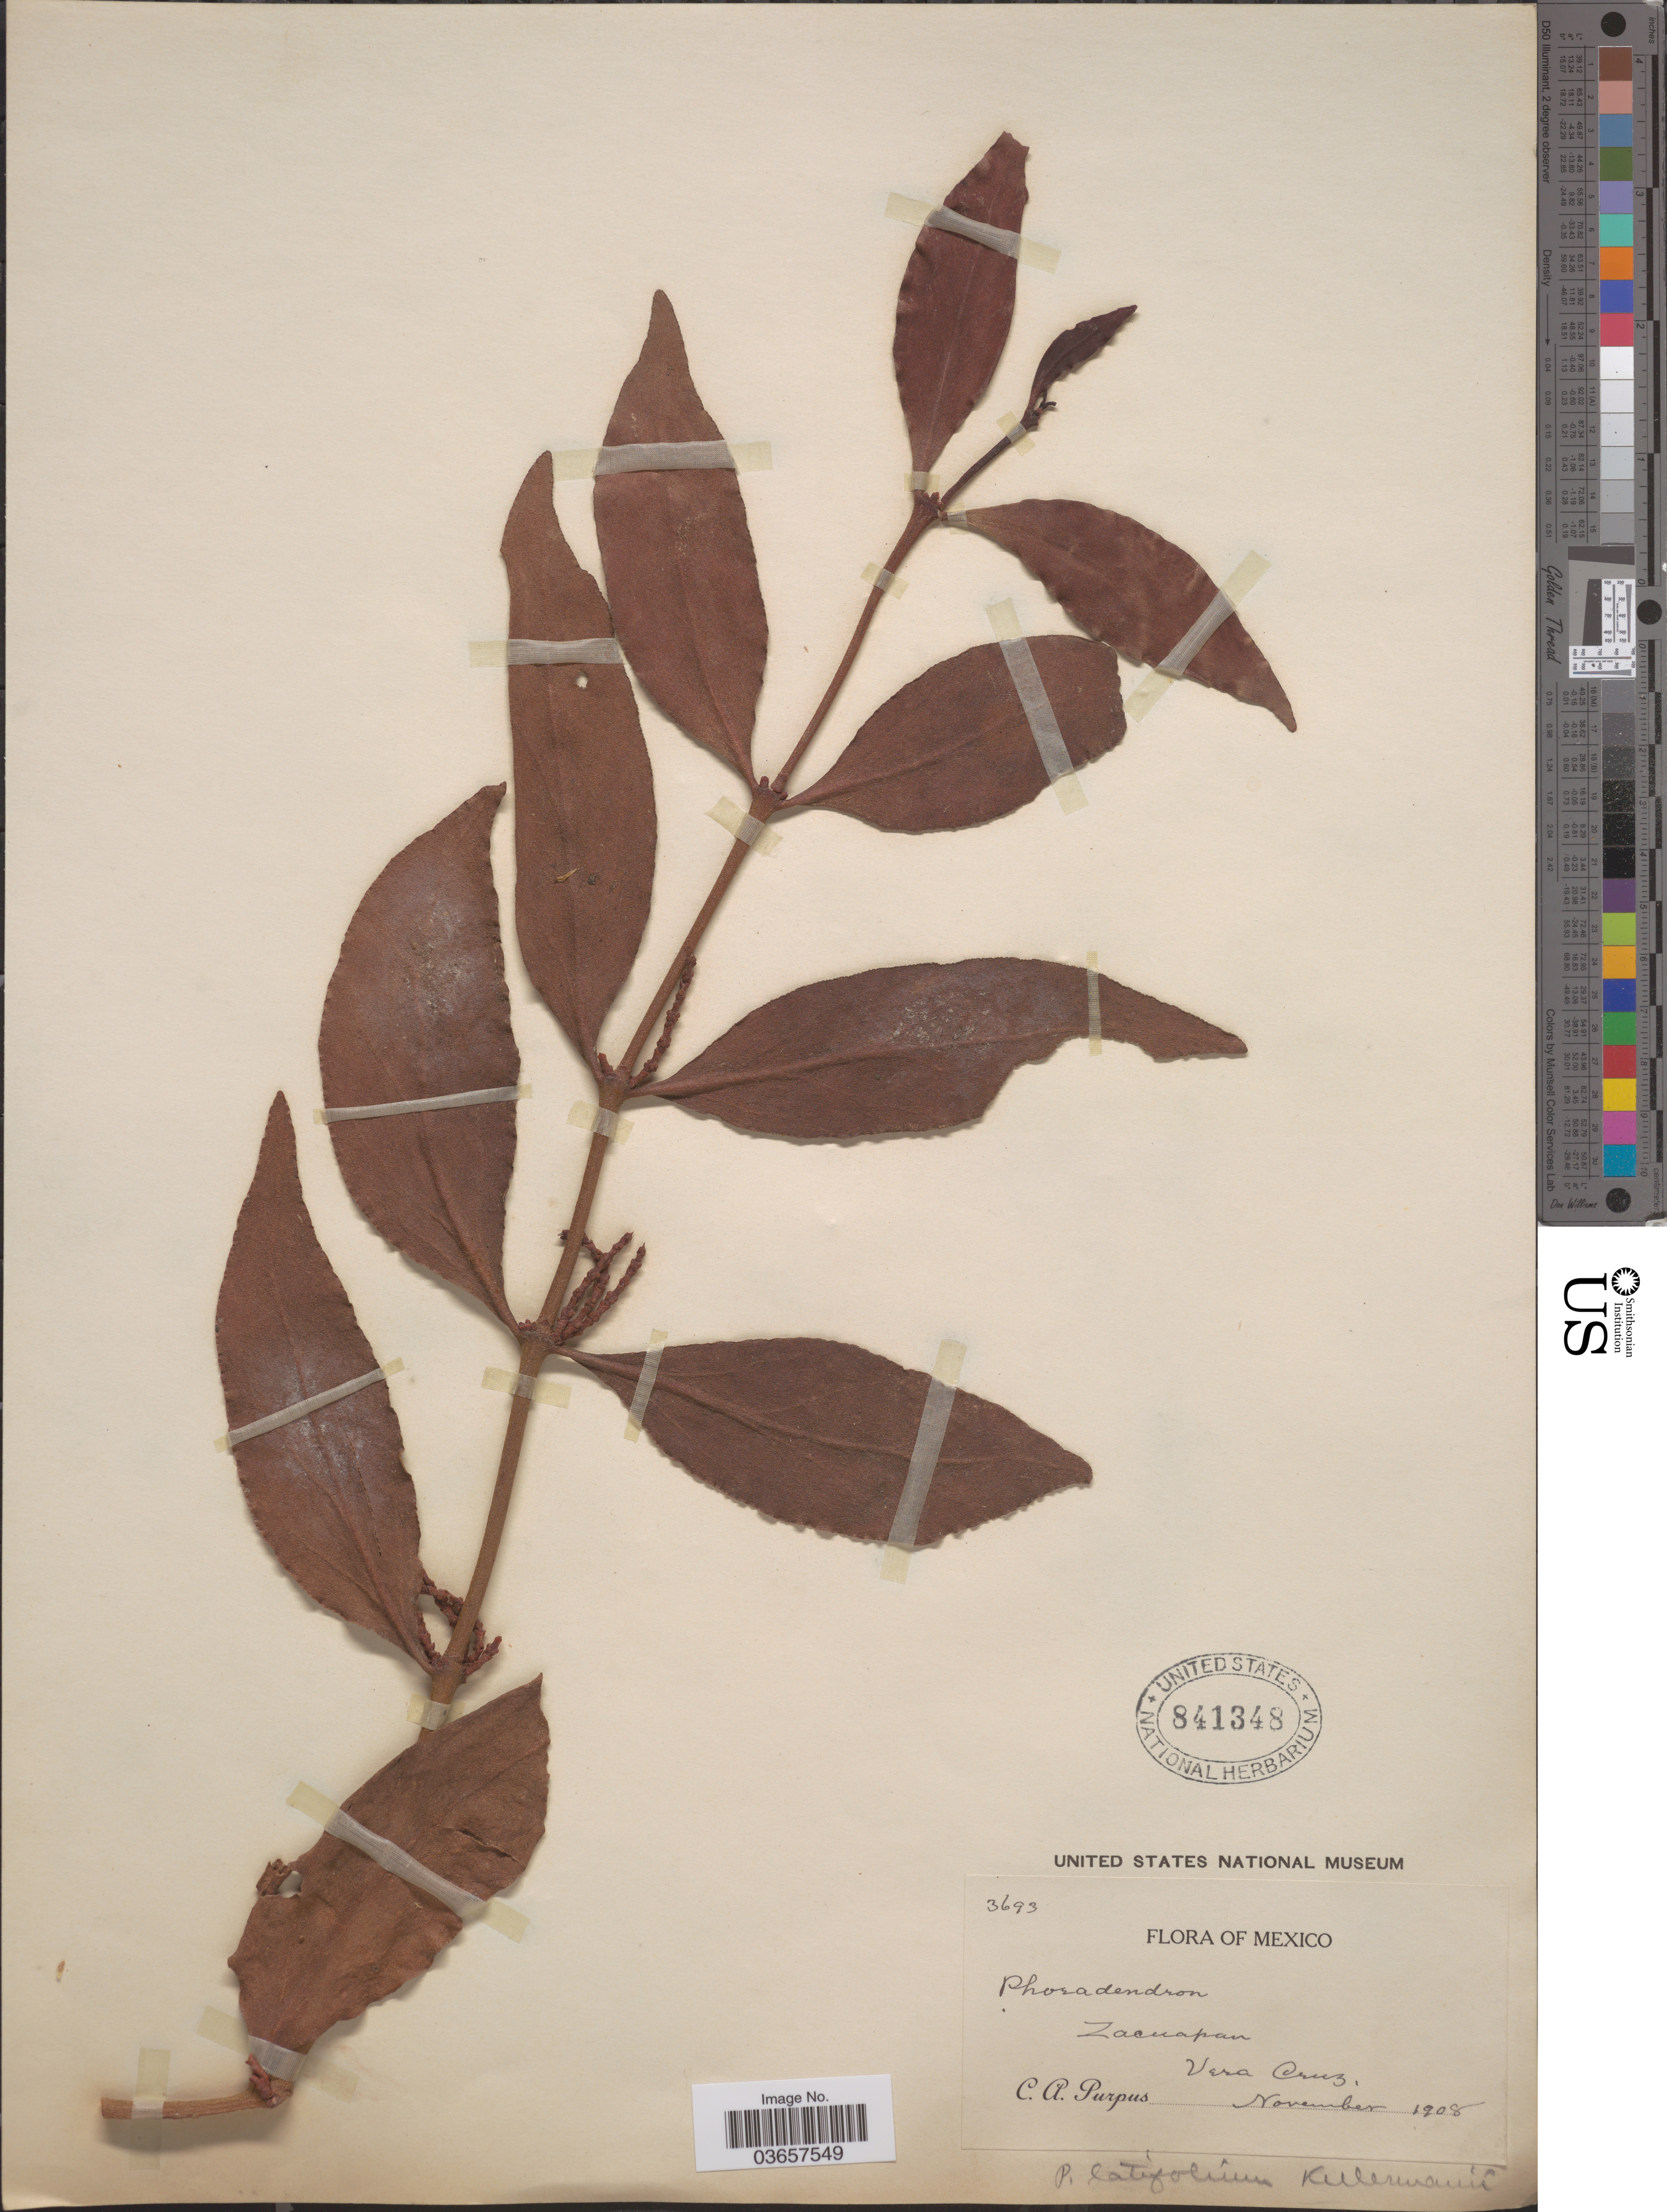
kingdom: Plantae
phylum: Tracheophyta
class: Magnoliopsida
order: Santalales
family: Viscaceae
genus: Phoradendron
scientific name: Phoradendron piperoides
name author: (Kunth) Trel.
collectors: C. A. Purpus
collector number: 3693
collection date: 1908-11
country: Mexico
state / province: Veracruz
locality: Zacuapan. Vera Cruz.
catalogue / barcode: US 841348